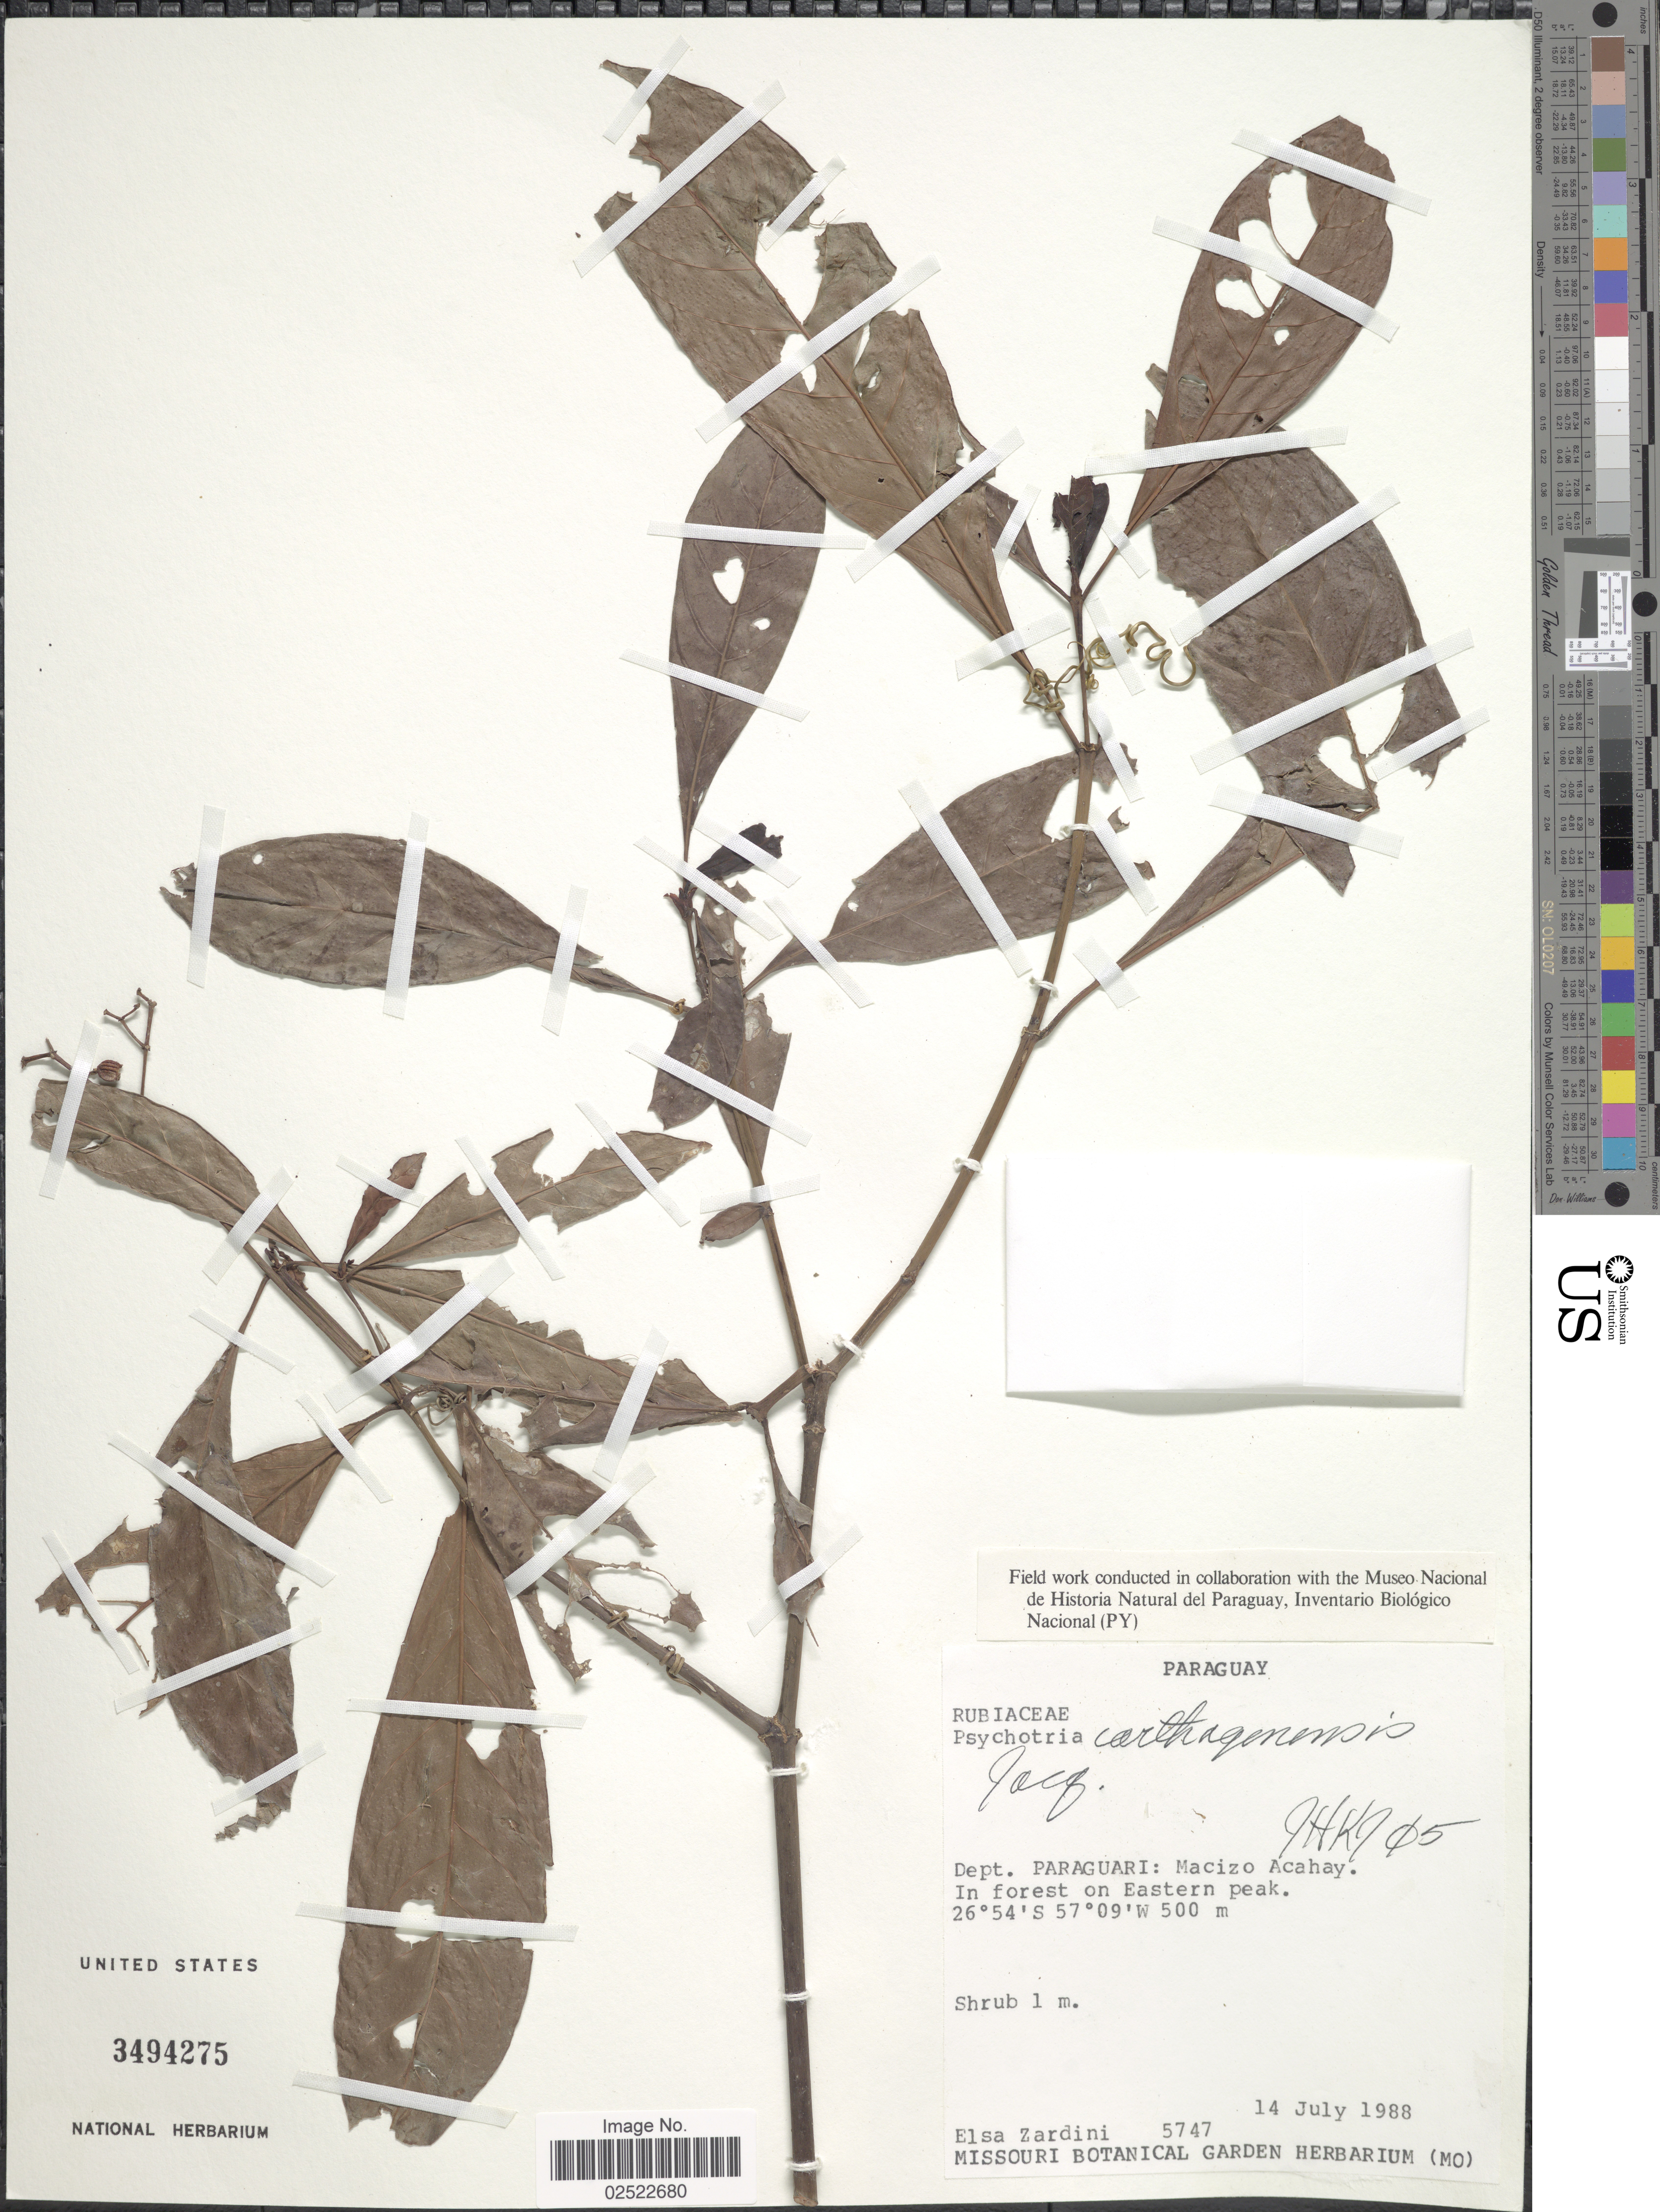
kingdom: Plantae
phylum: Tracheophyta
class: Magnoliopsida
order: Gentianales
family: Rubiaceae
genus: Psychotria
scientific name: Psychotria carthagenensis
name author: Jacq.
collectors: E. M. Zardini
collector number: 5747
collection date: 1988-07-14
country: Paraguay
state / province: Paraguari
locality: Macizo Acahay. Eastern peak.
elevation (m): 500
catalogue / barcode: US 3494275